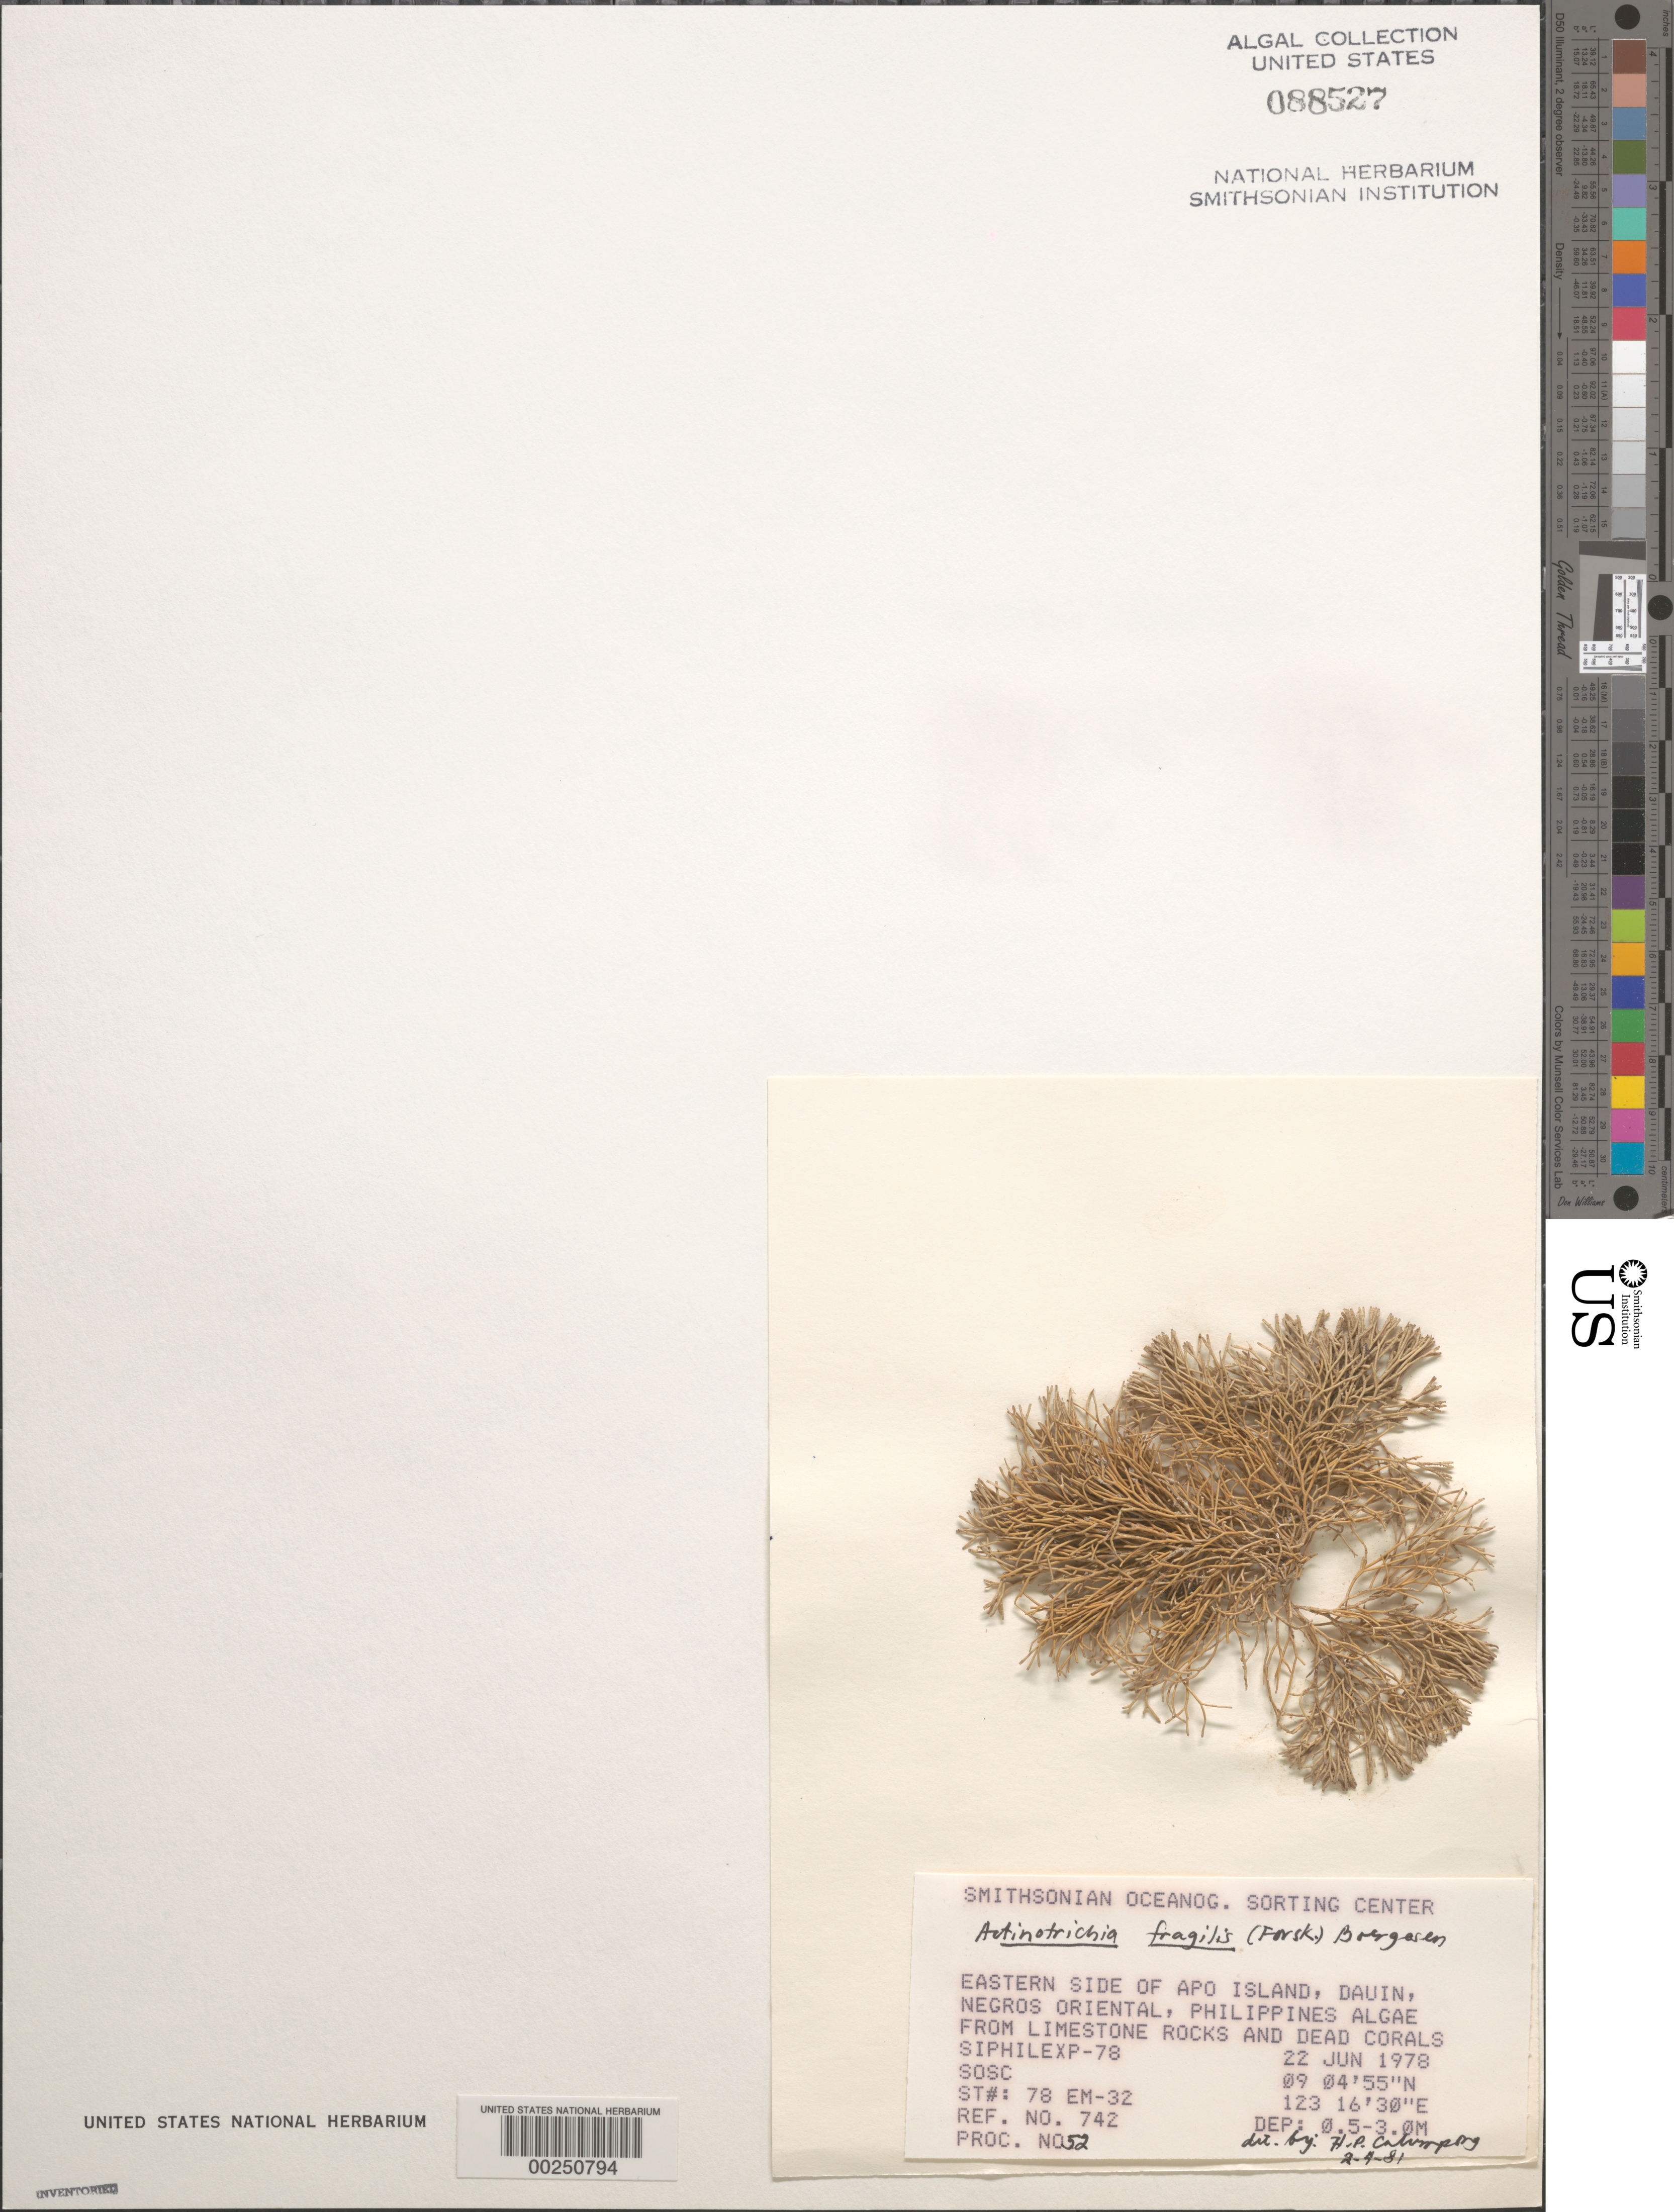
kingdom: Plantae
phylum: Rhodophyta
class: Florideophyceae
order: Nemaliales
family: Galaxauraceae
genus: Actinotrichia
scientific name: Actinotrichia fragilis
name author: (Forssk.) Børgesen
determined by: Calumpong, H. P.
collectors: SOSC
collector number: Station 78 Em-32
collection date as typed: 22 Jun 1978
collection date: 1978-06-22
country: Philippines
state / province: Central Visayas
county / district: Negros Oriental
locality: Apo island, dauin, negros oriental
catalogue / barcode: US 88527